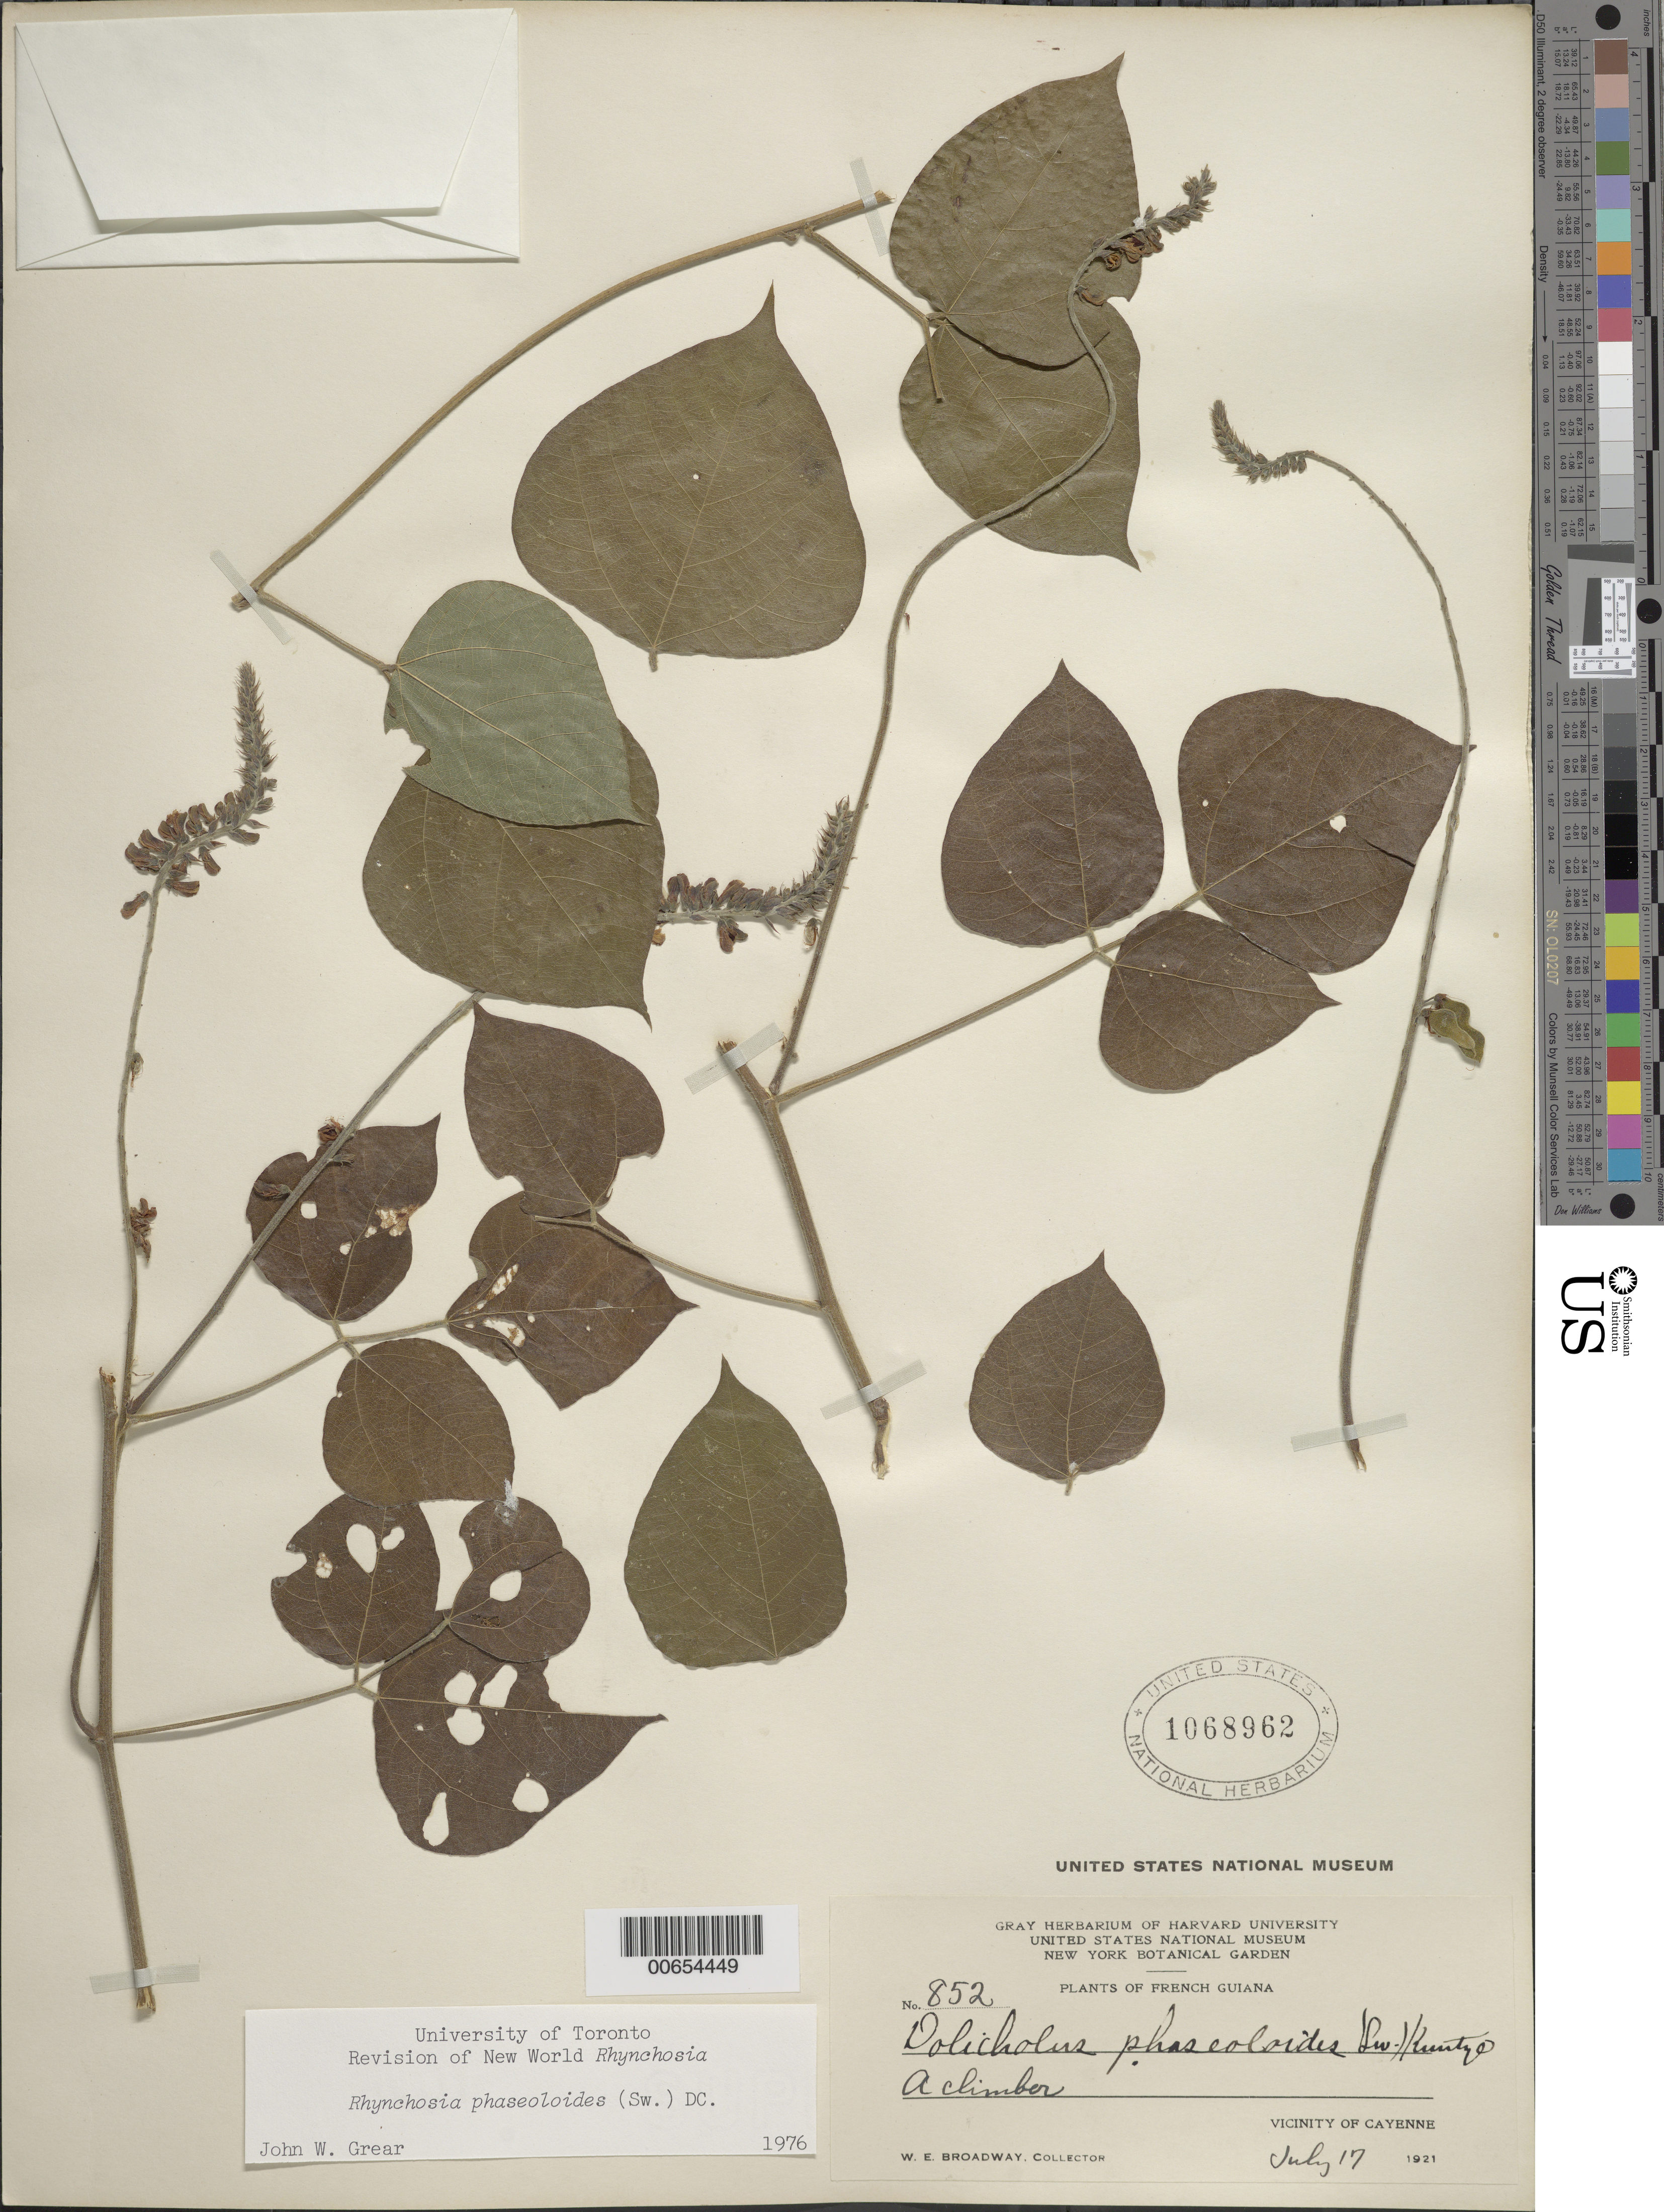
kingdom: Plantae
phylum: Tracheophyta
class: Magnoliopsida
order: Fabales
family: Fabaceae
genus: Rhynchosia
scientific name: Rhynchosia phaseoloides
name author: (Sw.) DC.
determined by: Grear, J. W., Jr.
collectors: W. E. Broadway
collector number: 852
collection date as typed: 17-Jul-21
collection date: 1921-07-17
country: French Guiana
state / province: Cayenne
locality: Cayenne, vic.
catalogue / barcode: US 1068962